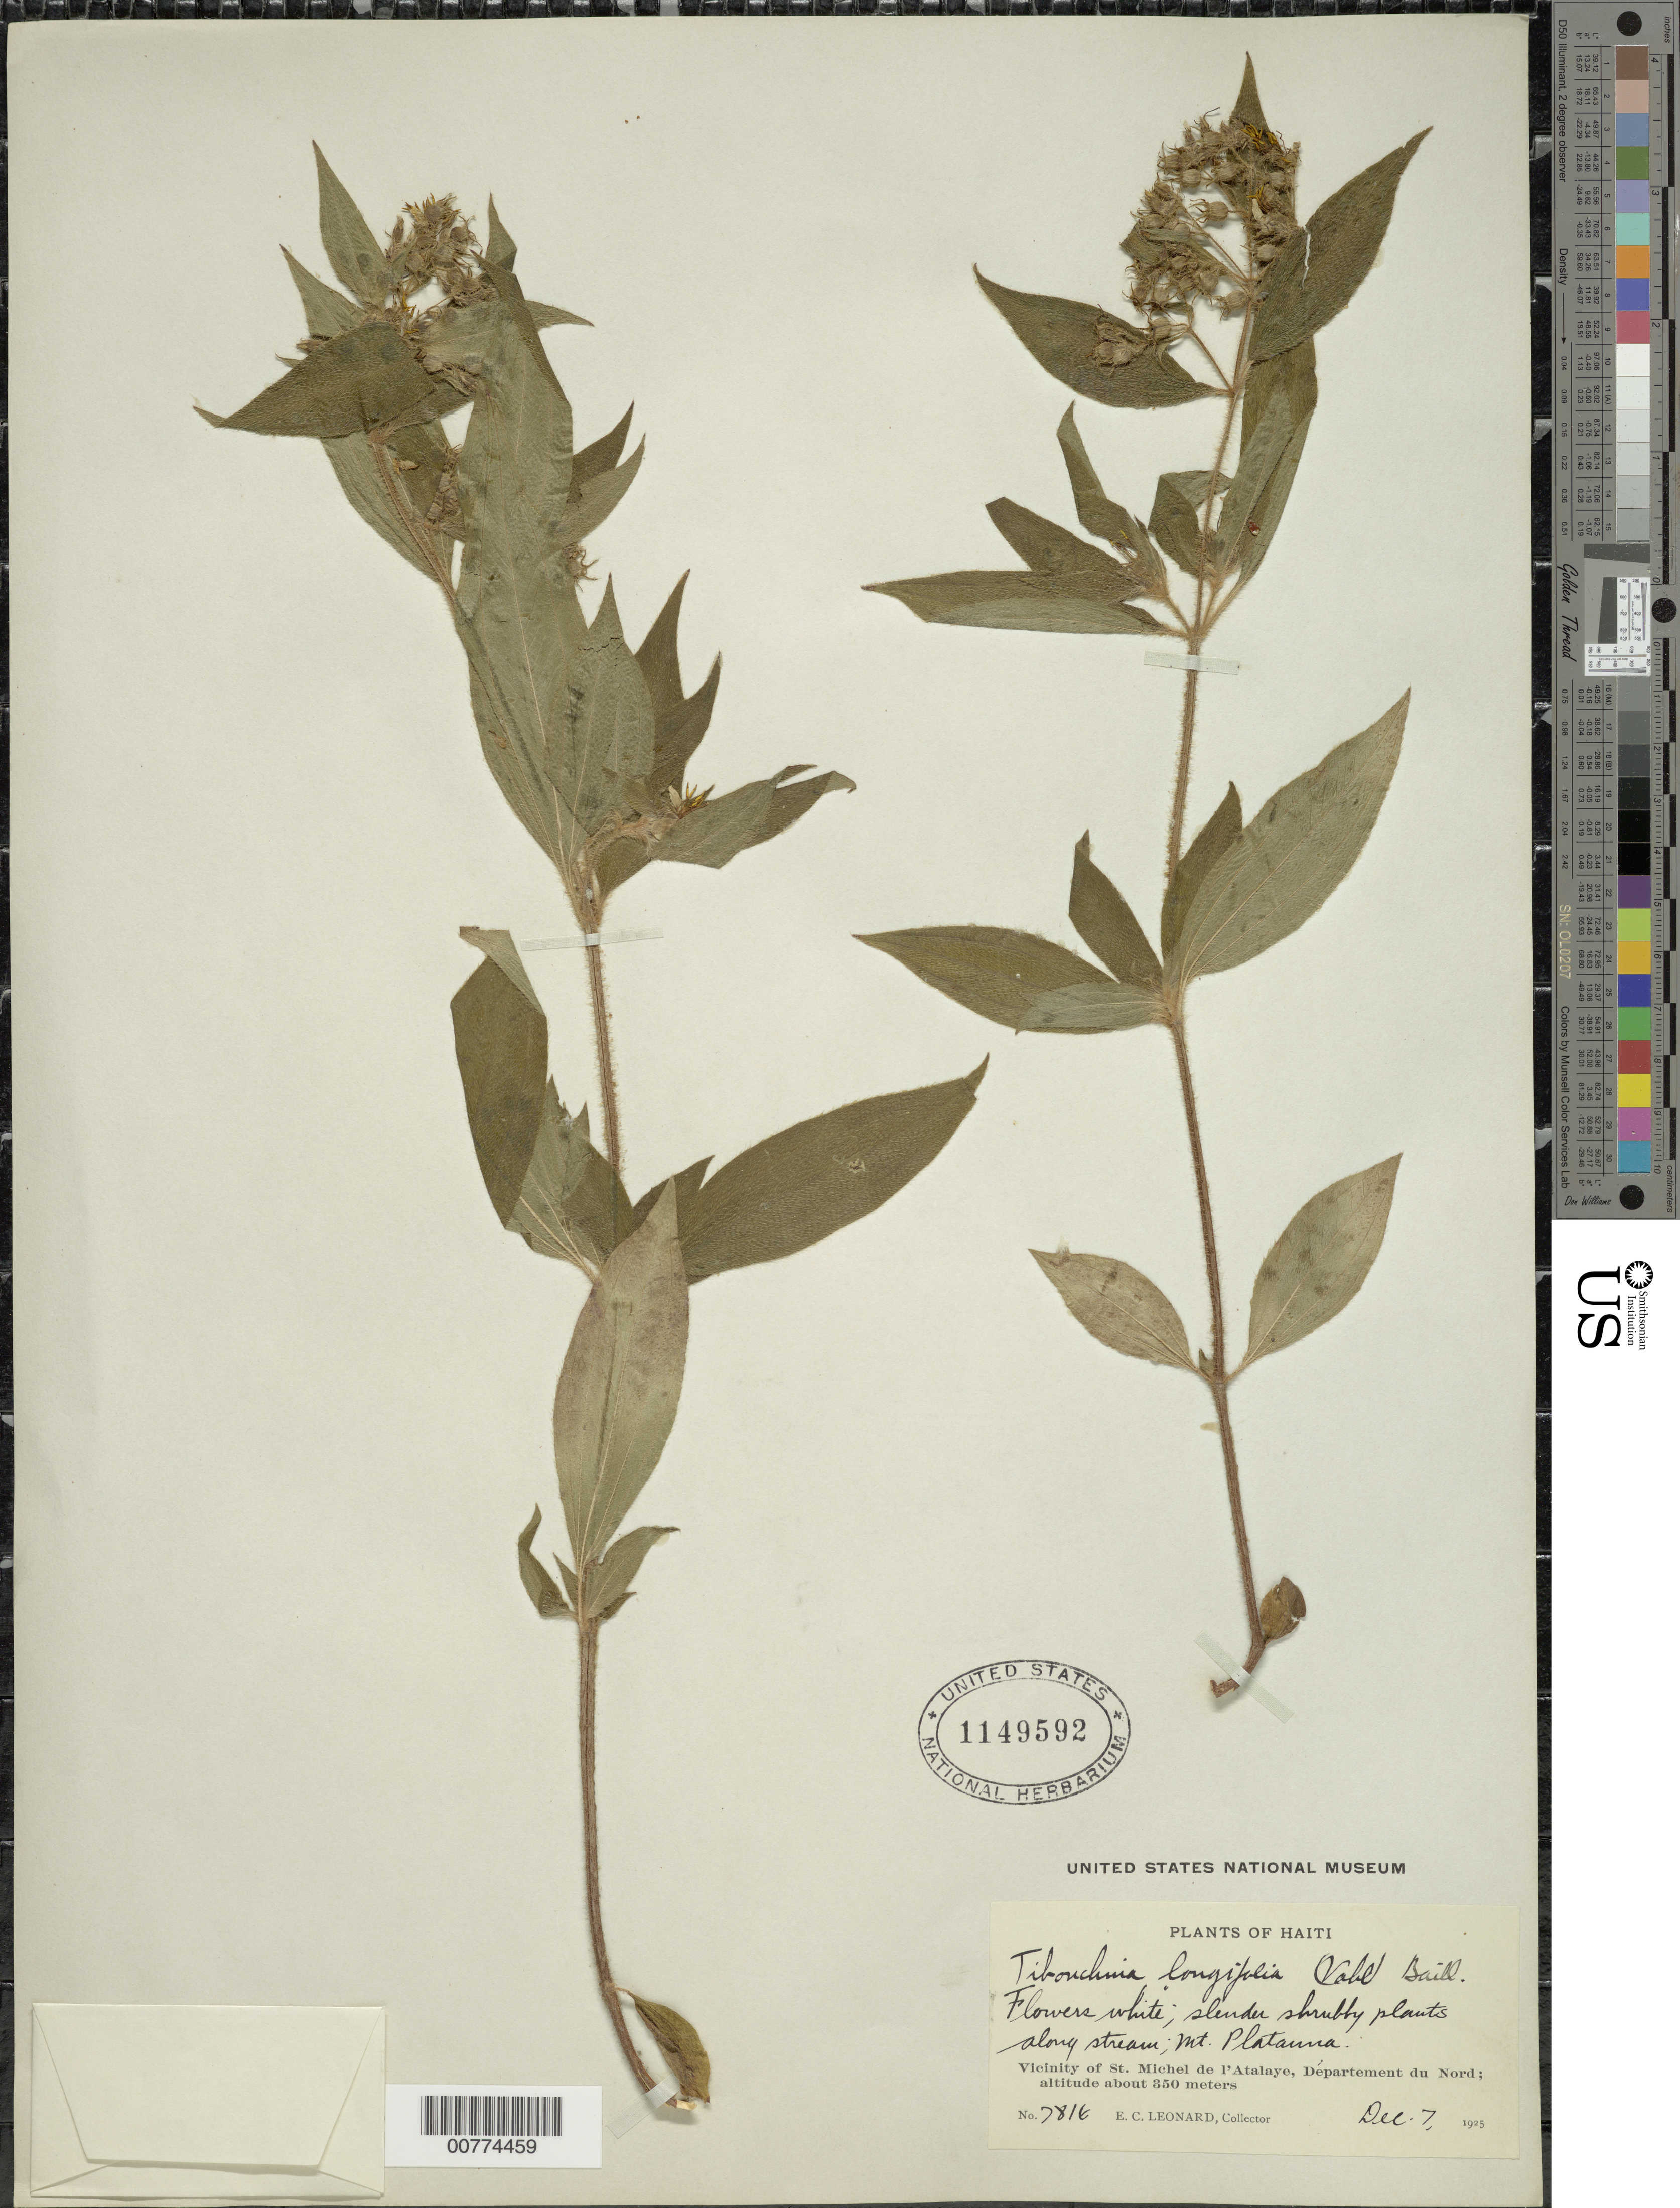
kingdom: Plantae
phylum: Tracheophyta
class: Magnoliopsida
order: Myrtales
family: Melastomataceae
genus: Chaetogastra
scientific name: Chaetogastra longifolia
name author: (Vahl) DC.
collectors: E. C. Leonard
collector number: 7816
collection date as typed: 07 Dec 1925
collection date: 1925-12-07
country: Haiti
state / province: Nord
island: Hispaniola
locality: Vicinity of St. Michel de l'Atalaye, Mt. Platanna.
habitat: Along stream.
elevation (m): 350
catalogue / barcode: US 1149592